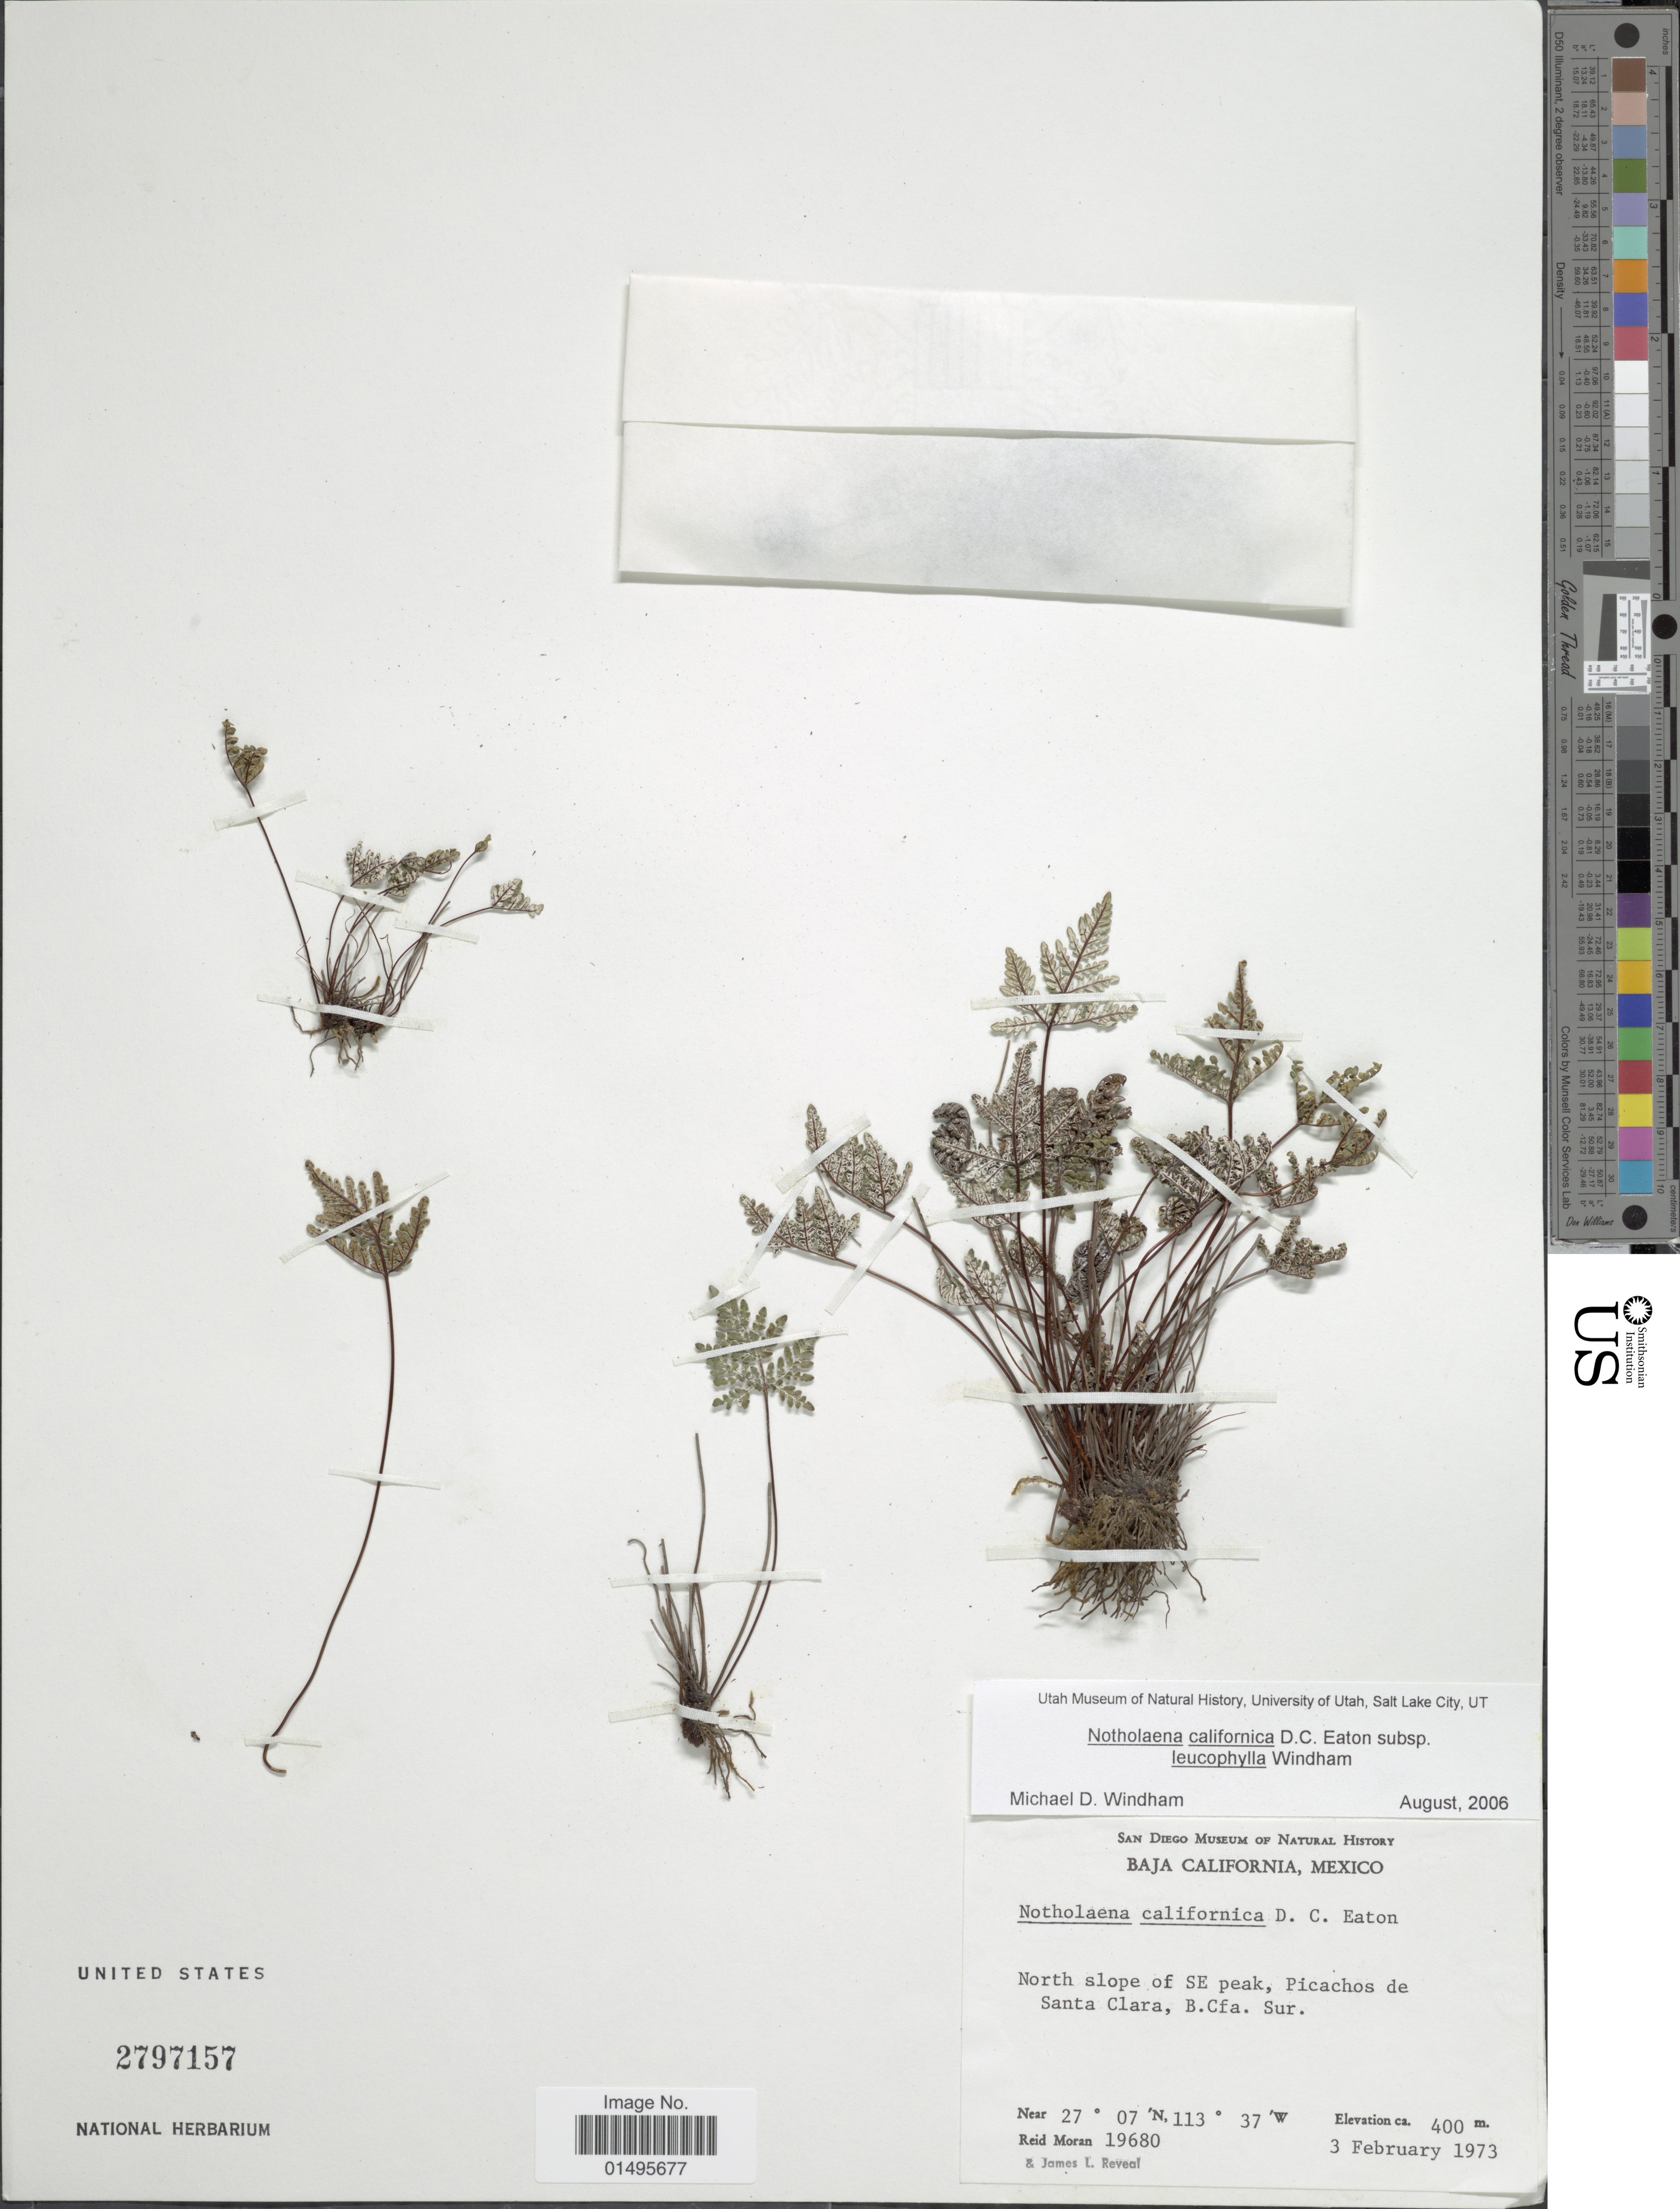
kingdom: Plantae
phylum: Tracheophyta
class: Polypodiopsida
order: Polypodiales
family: Pteridaceae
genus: Notholaena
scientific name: Notholaena californica subsp. leucophylla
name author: Windham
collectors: R. V. Moran & J. L. Reveal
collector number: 19680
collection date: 1973-02-03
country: Mexico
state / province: Baja California Sur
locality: North slope of SE peak, Picachos de Santa Clara, B. Cfa. Sur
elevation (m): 400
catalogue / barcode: US 2797157